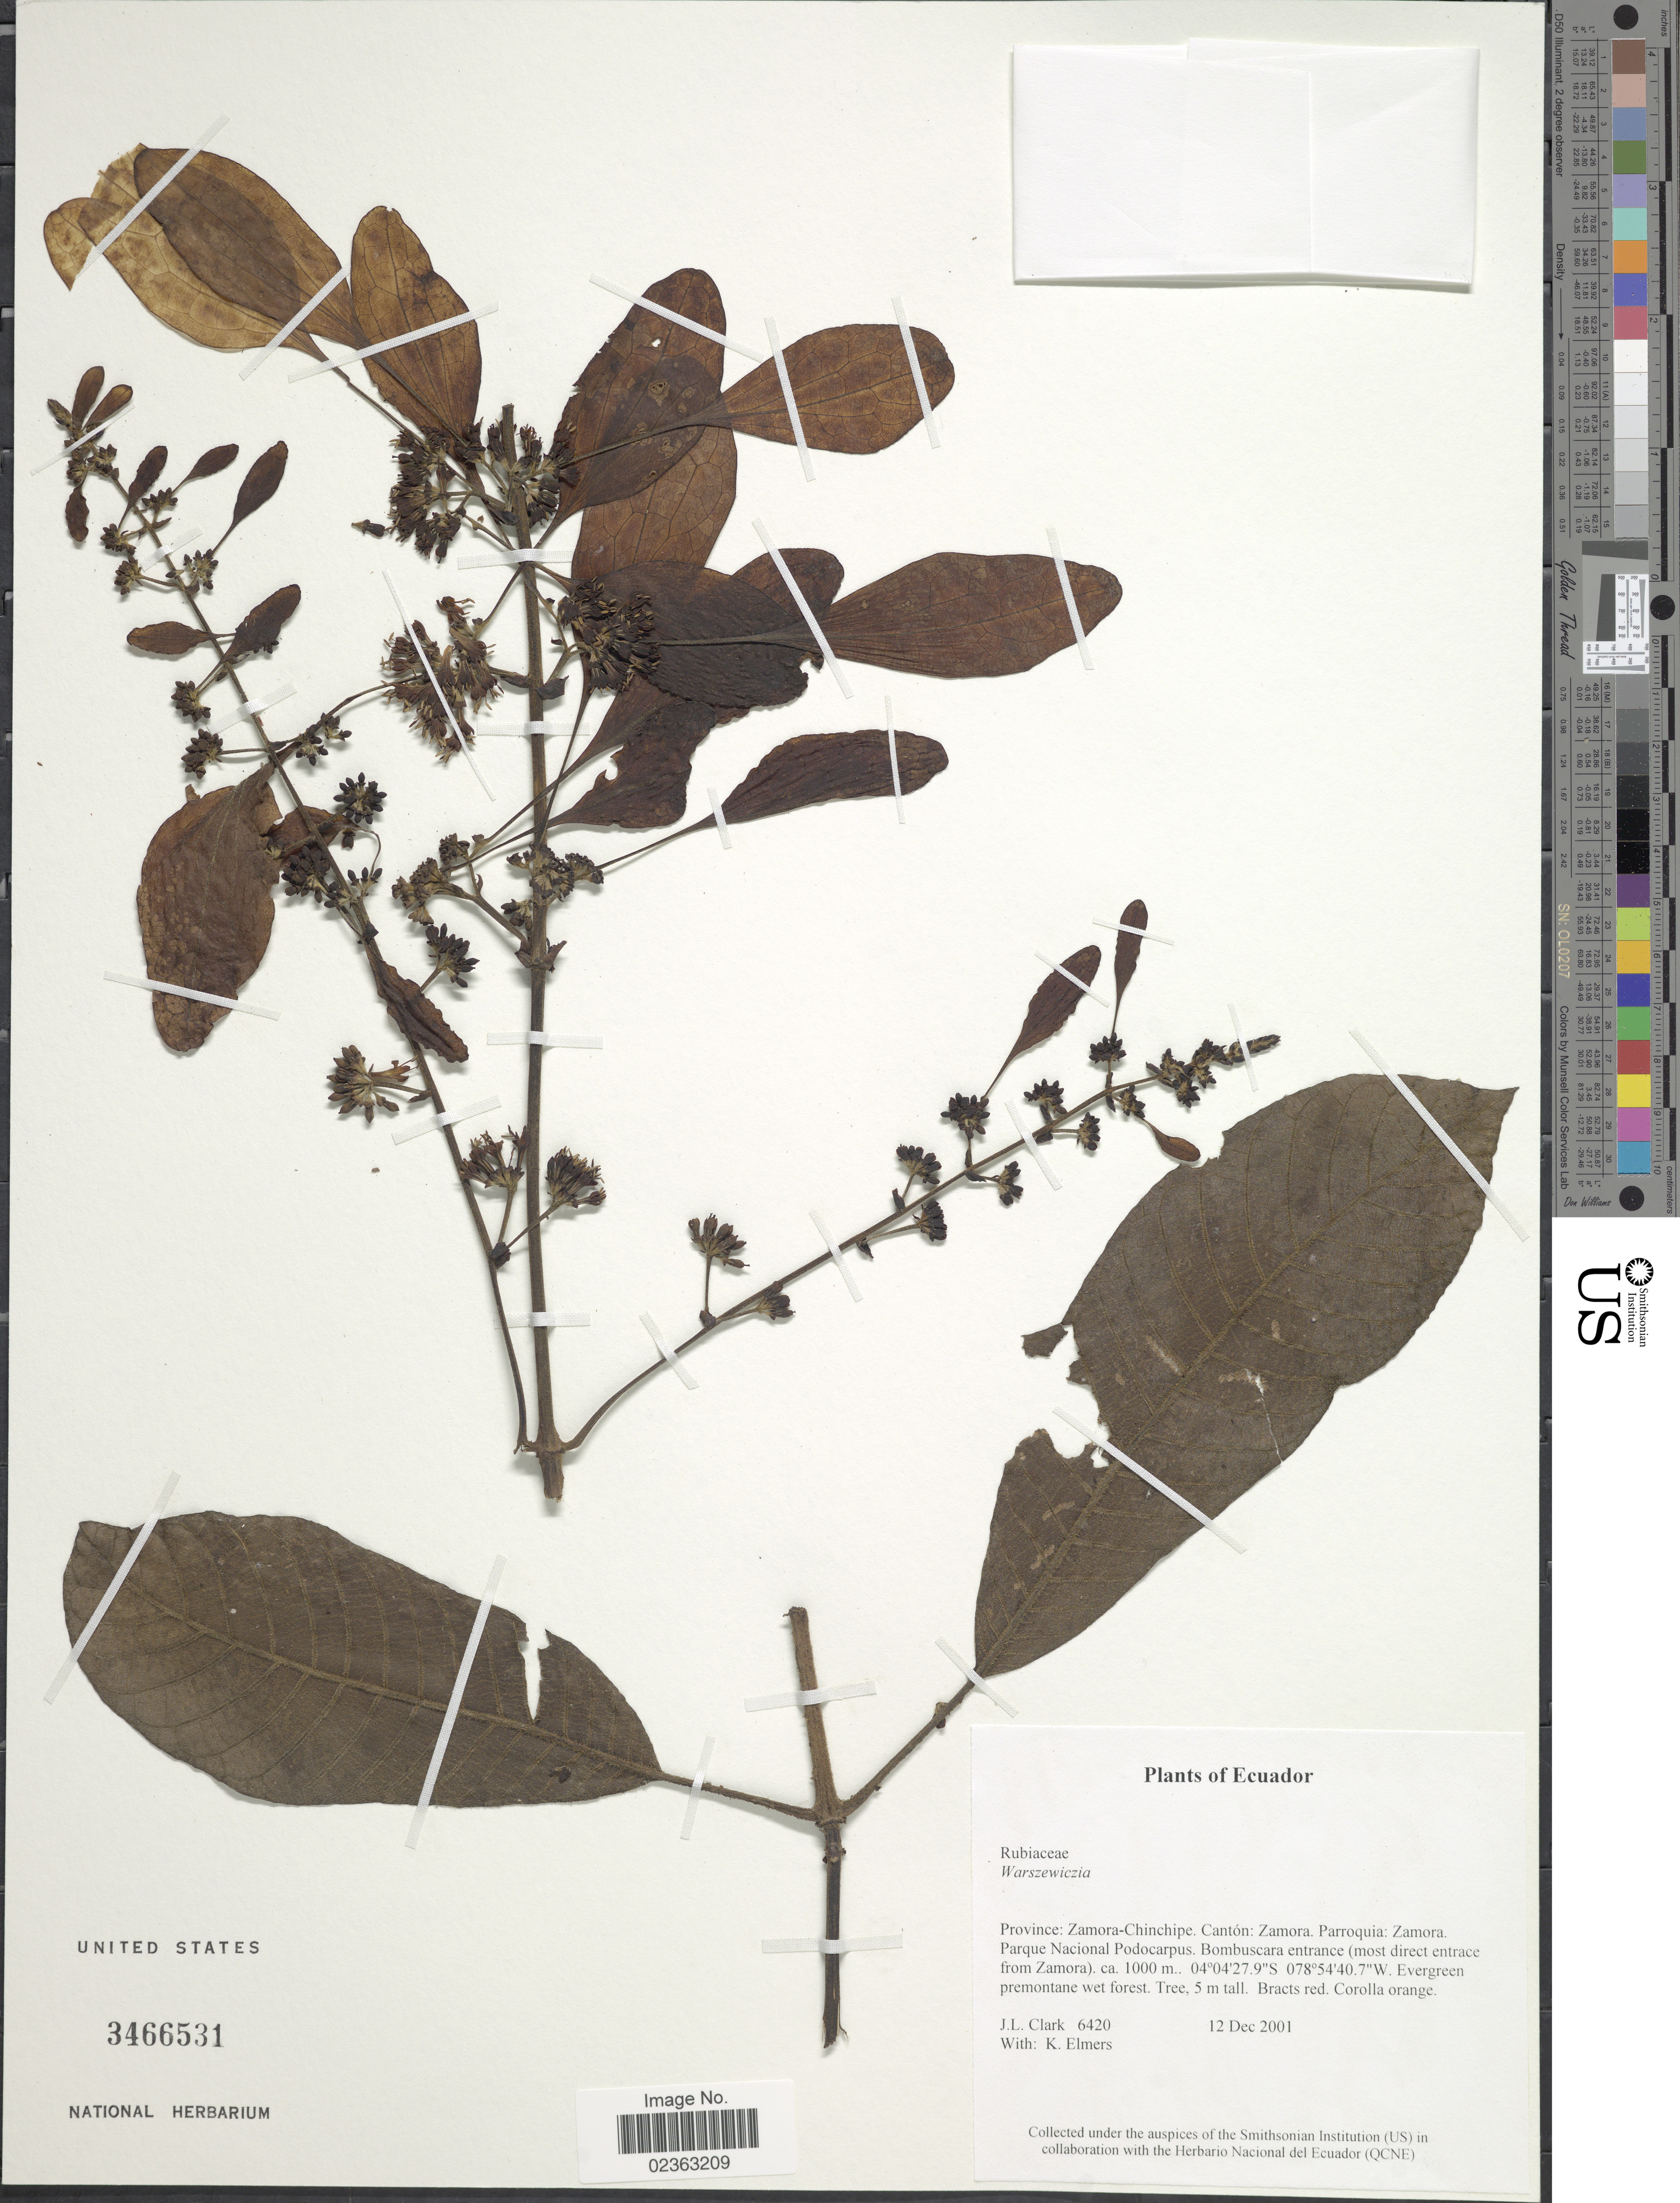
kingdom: Plantae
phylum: Tracheophyta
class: Magnoliopsida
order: Gentianales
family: Rubiaceae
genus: Warszewiczia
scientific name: Warszewiczia sp.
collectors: J. L. Clark & K. Elmers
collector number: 6420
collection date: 2001-12-12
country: Ecuador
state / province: Zamora-Chinchipe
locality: Canton: Zamora, Parroquia: Zamora, Parque Nacional Podocarpus, Bombuscara entrance (most direct entrance of Zamora)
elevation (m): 1000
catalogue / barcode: US 3466531